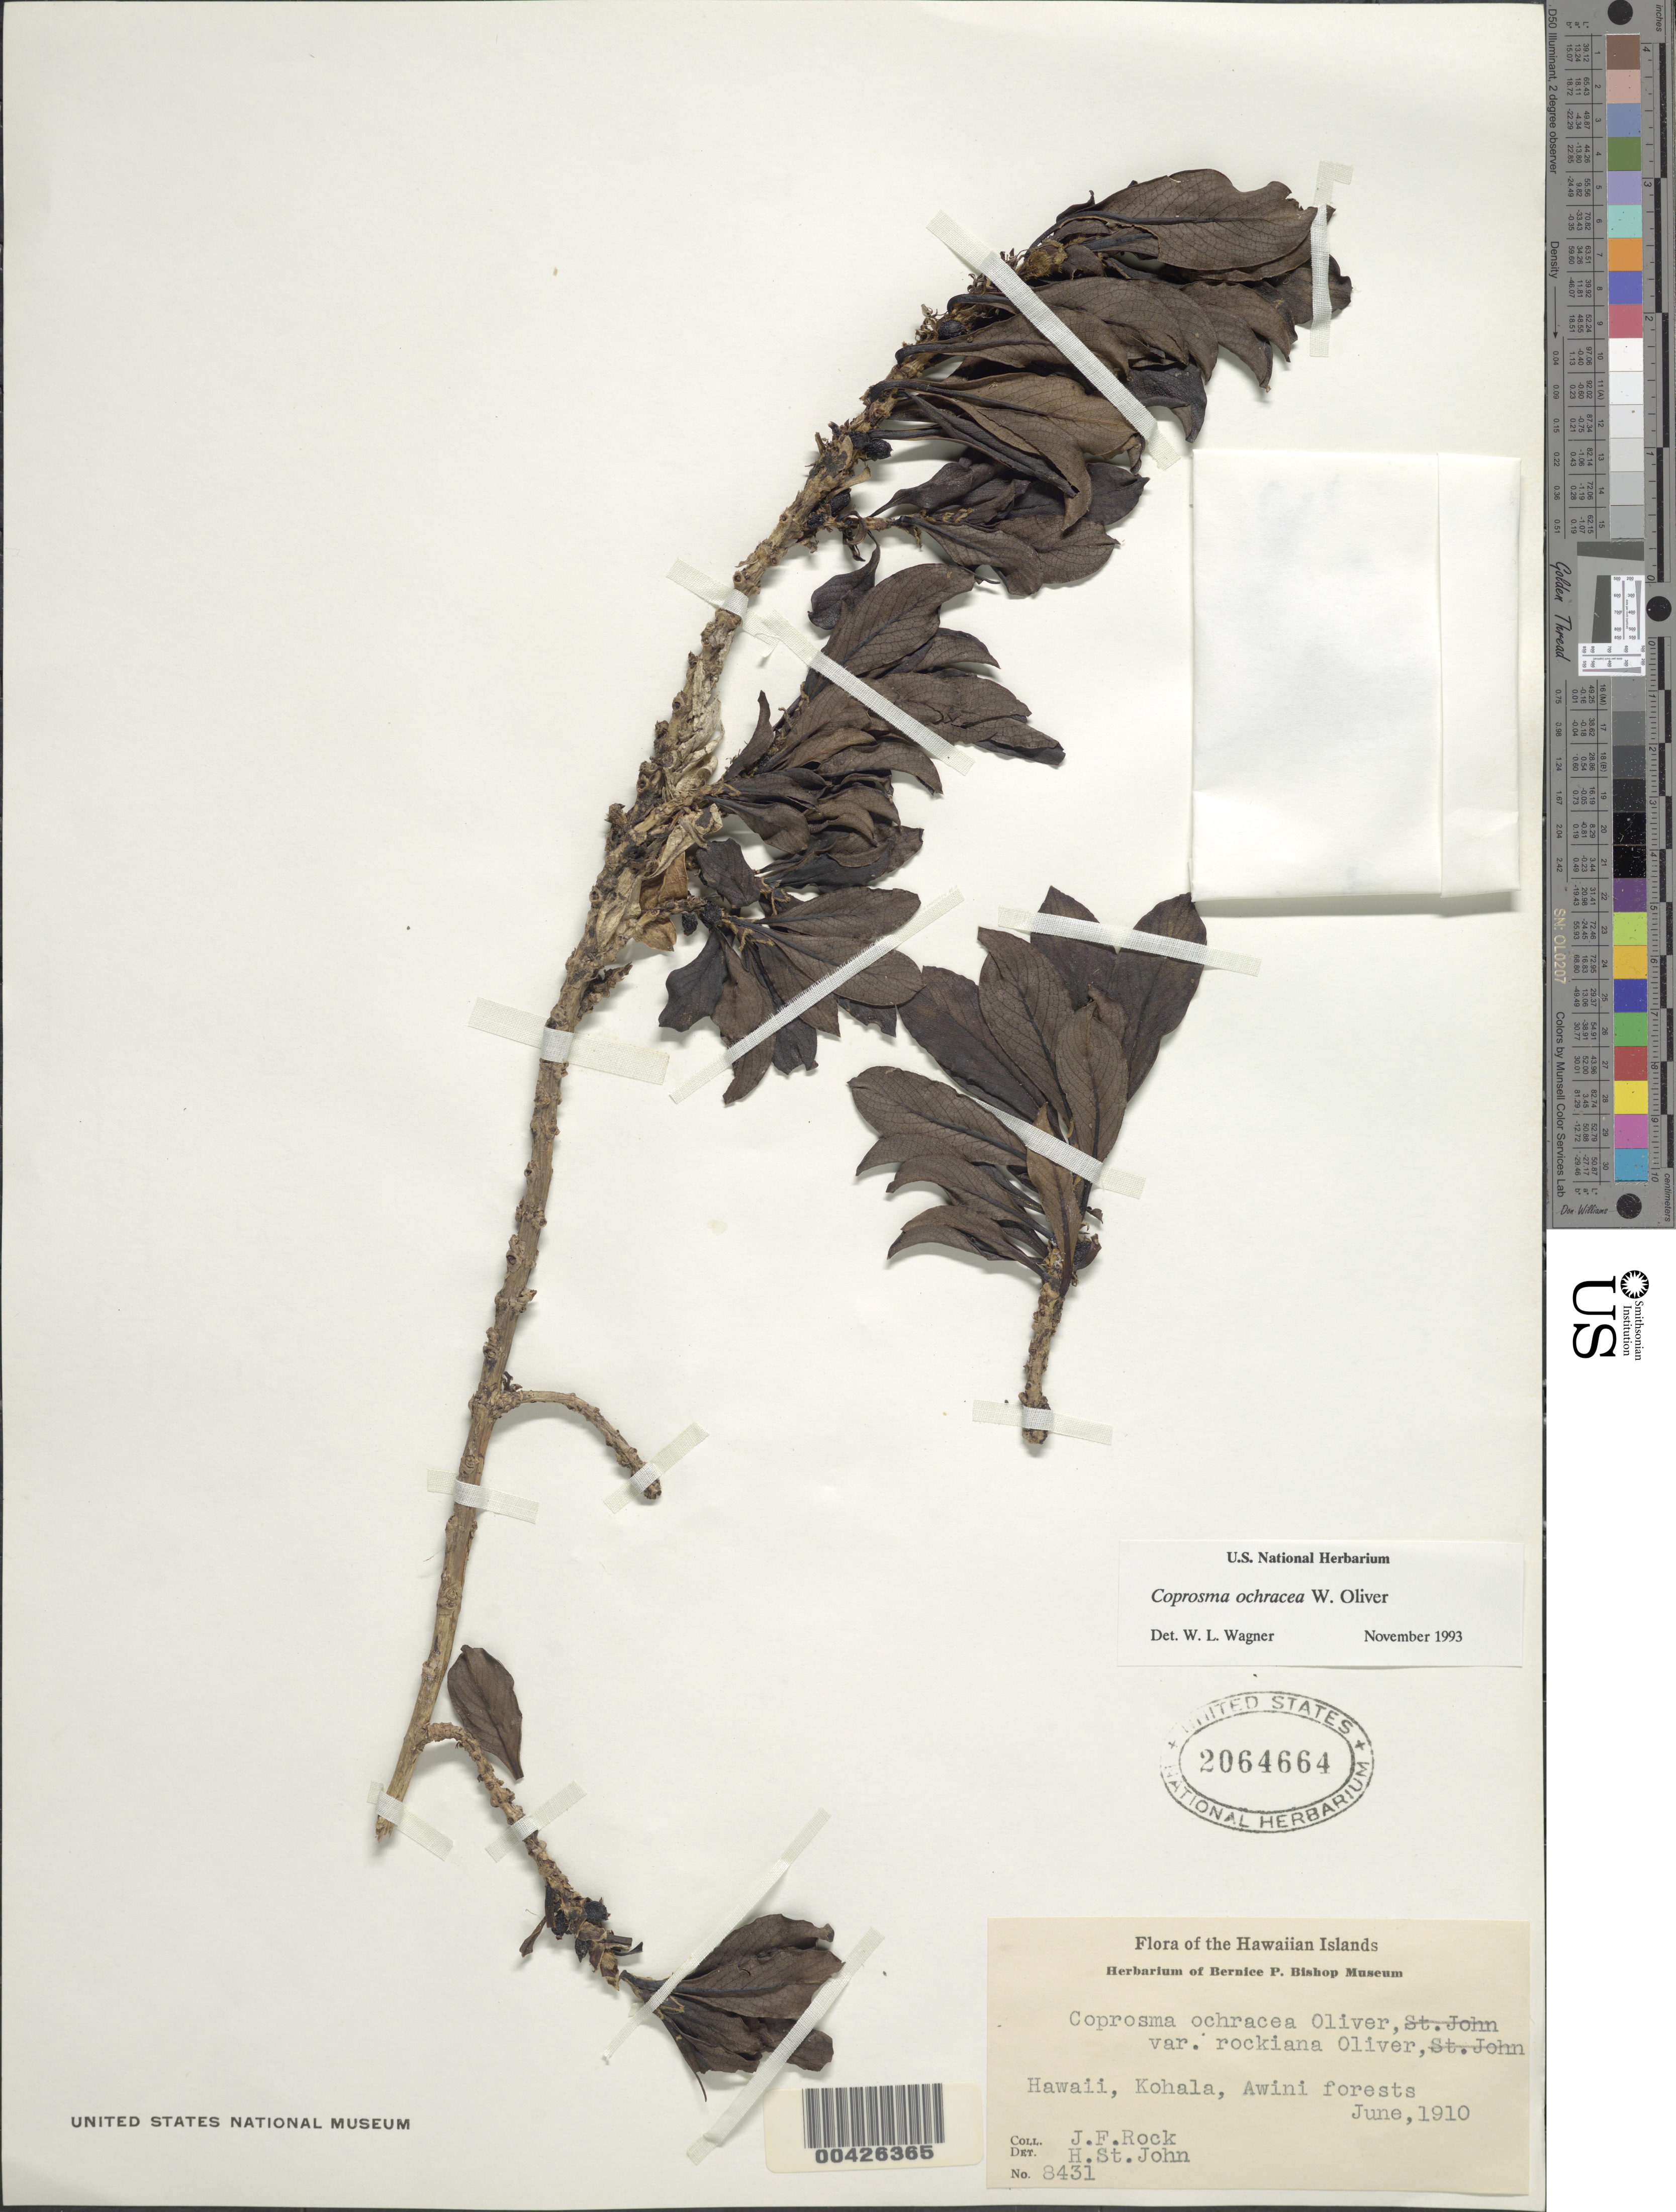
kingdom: Plantae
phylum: Tracheophyta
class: Magnoliopsida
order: Gentianales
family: Rubiaceae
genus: Coprosma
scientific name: Coprosma ochracea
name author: W.R.B. Oliv.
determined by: Wagner, W. L., (BOT), Smithsonian Institution - National Museum of Natural History (UNITED STATES)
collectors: J. F. Rock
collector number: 8431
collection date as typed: Jun 1910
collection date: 1910-06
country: United States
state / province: Hawaii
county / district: Hawaii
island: Hawaii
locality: Kohala, Awini forests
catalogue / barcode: US 2064664